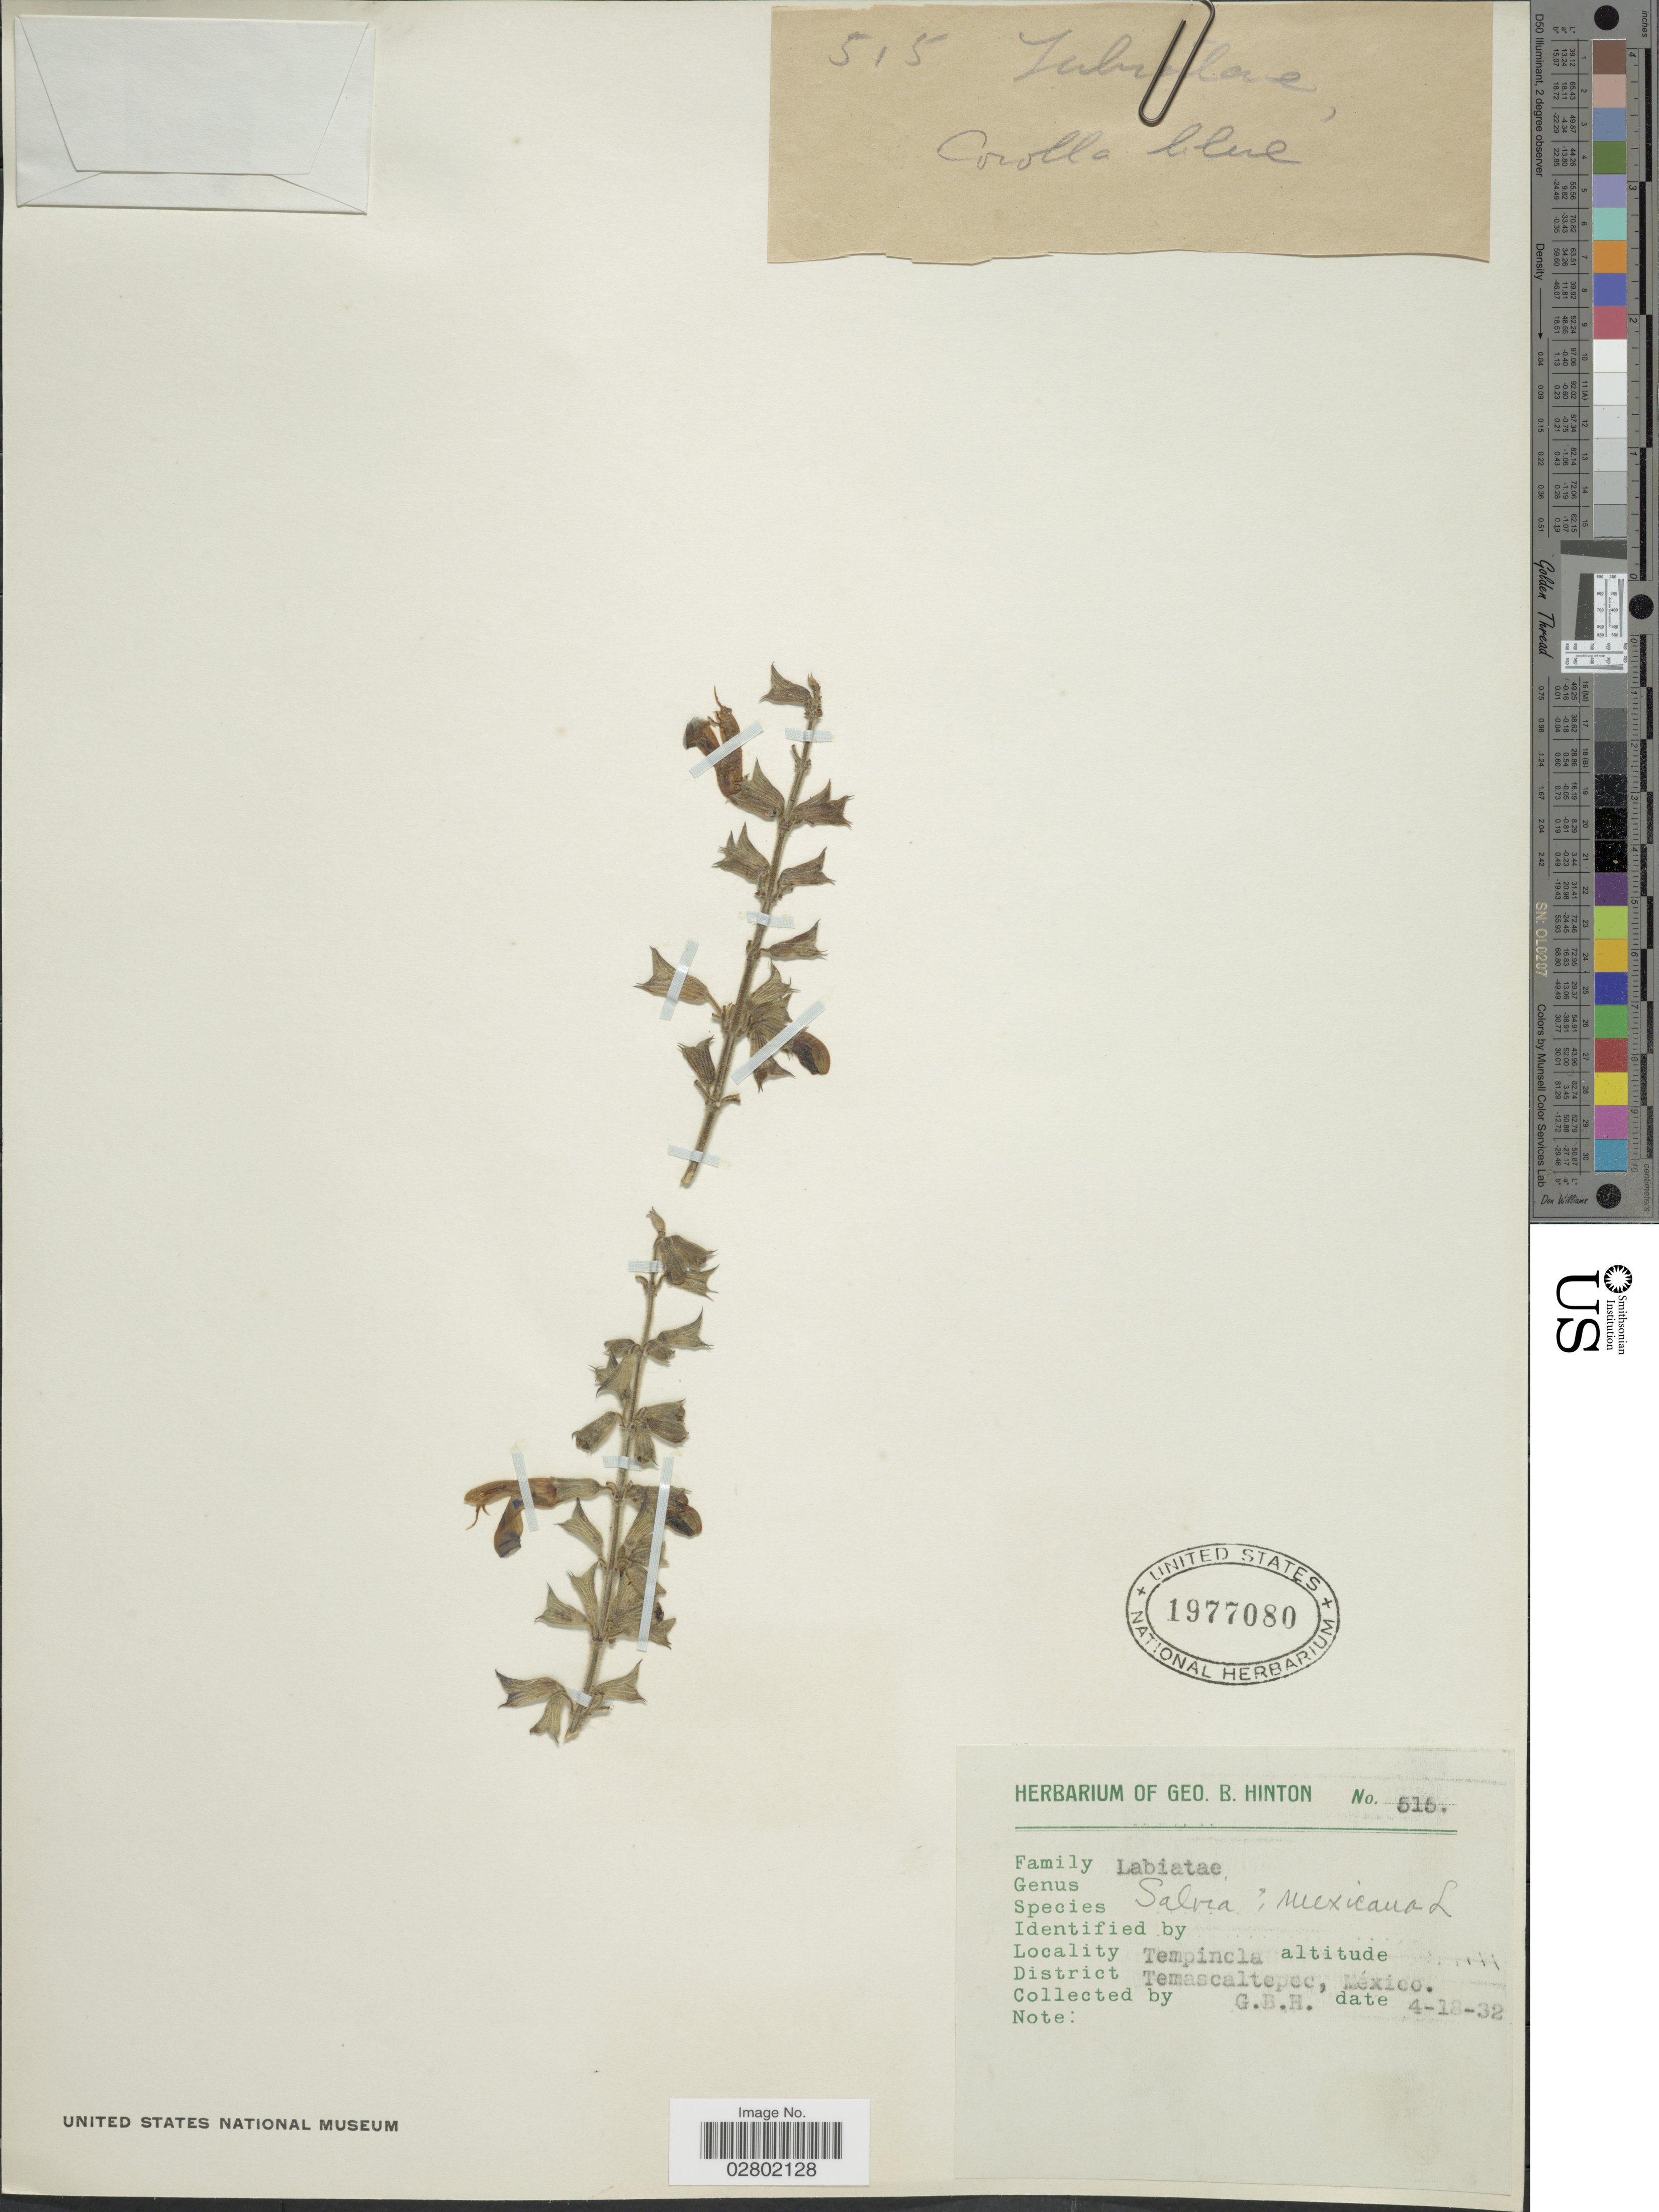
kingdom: Plantae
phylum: Tracheophyta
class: Magnoliopsida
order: Lamiales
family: Lamiaceae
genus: Salvia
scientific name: Salvia mexicana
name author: L.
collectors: G. B. Hinton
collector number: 515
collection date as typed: Transcribed d/m/y: 18/4/32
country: Mexico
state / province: México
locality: Tempincla, District Temascaltepec.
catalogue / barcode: US 1977080